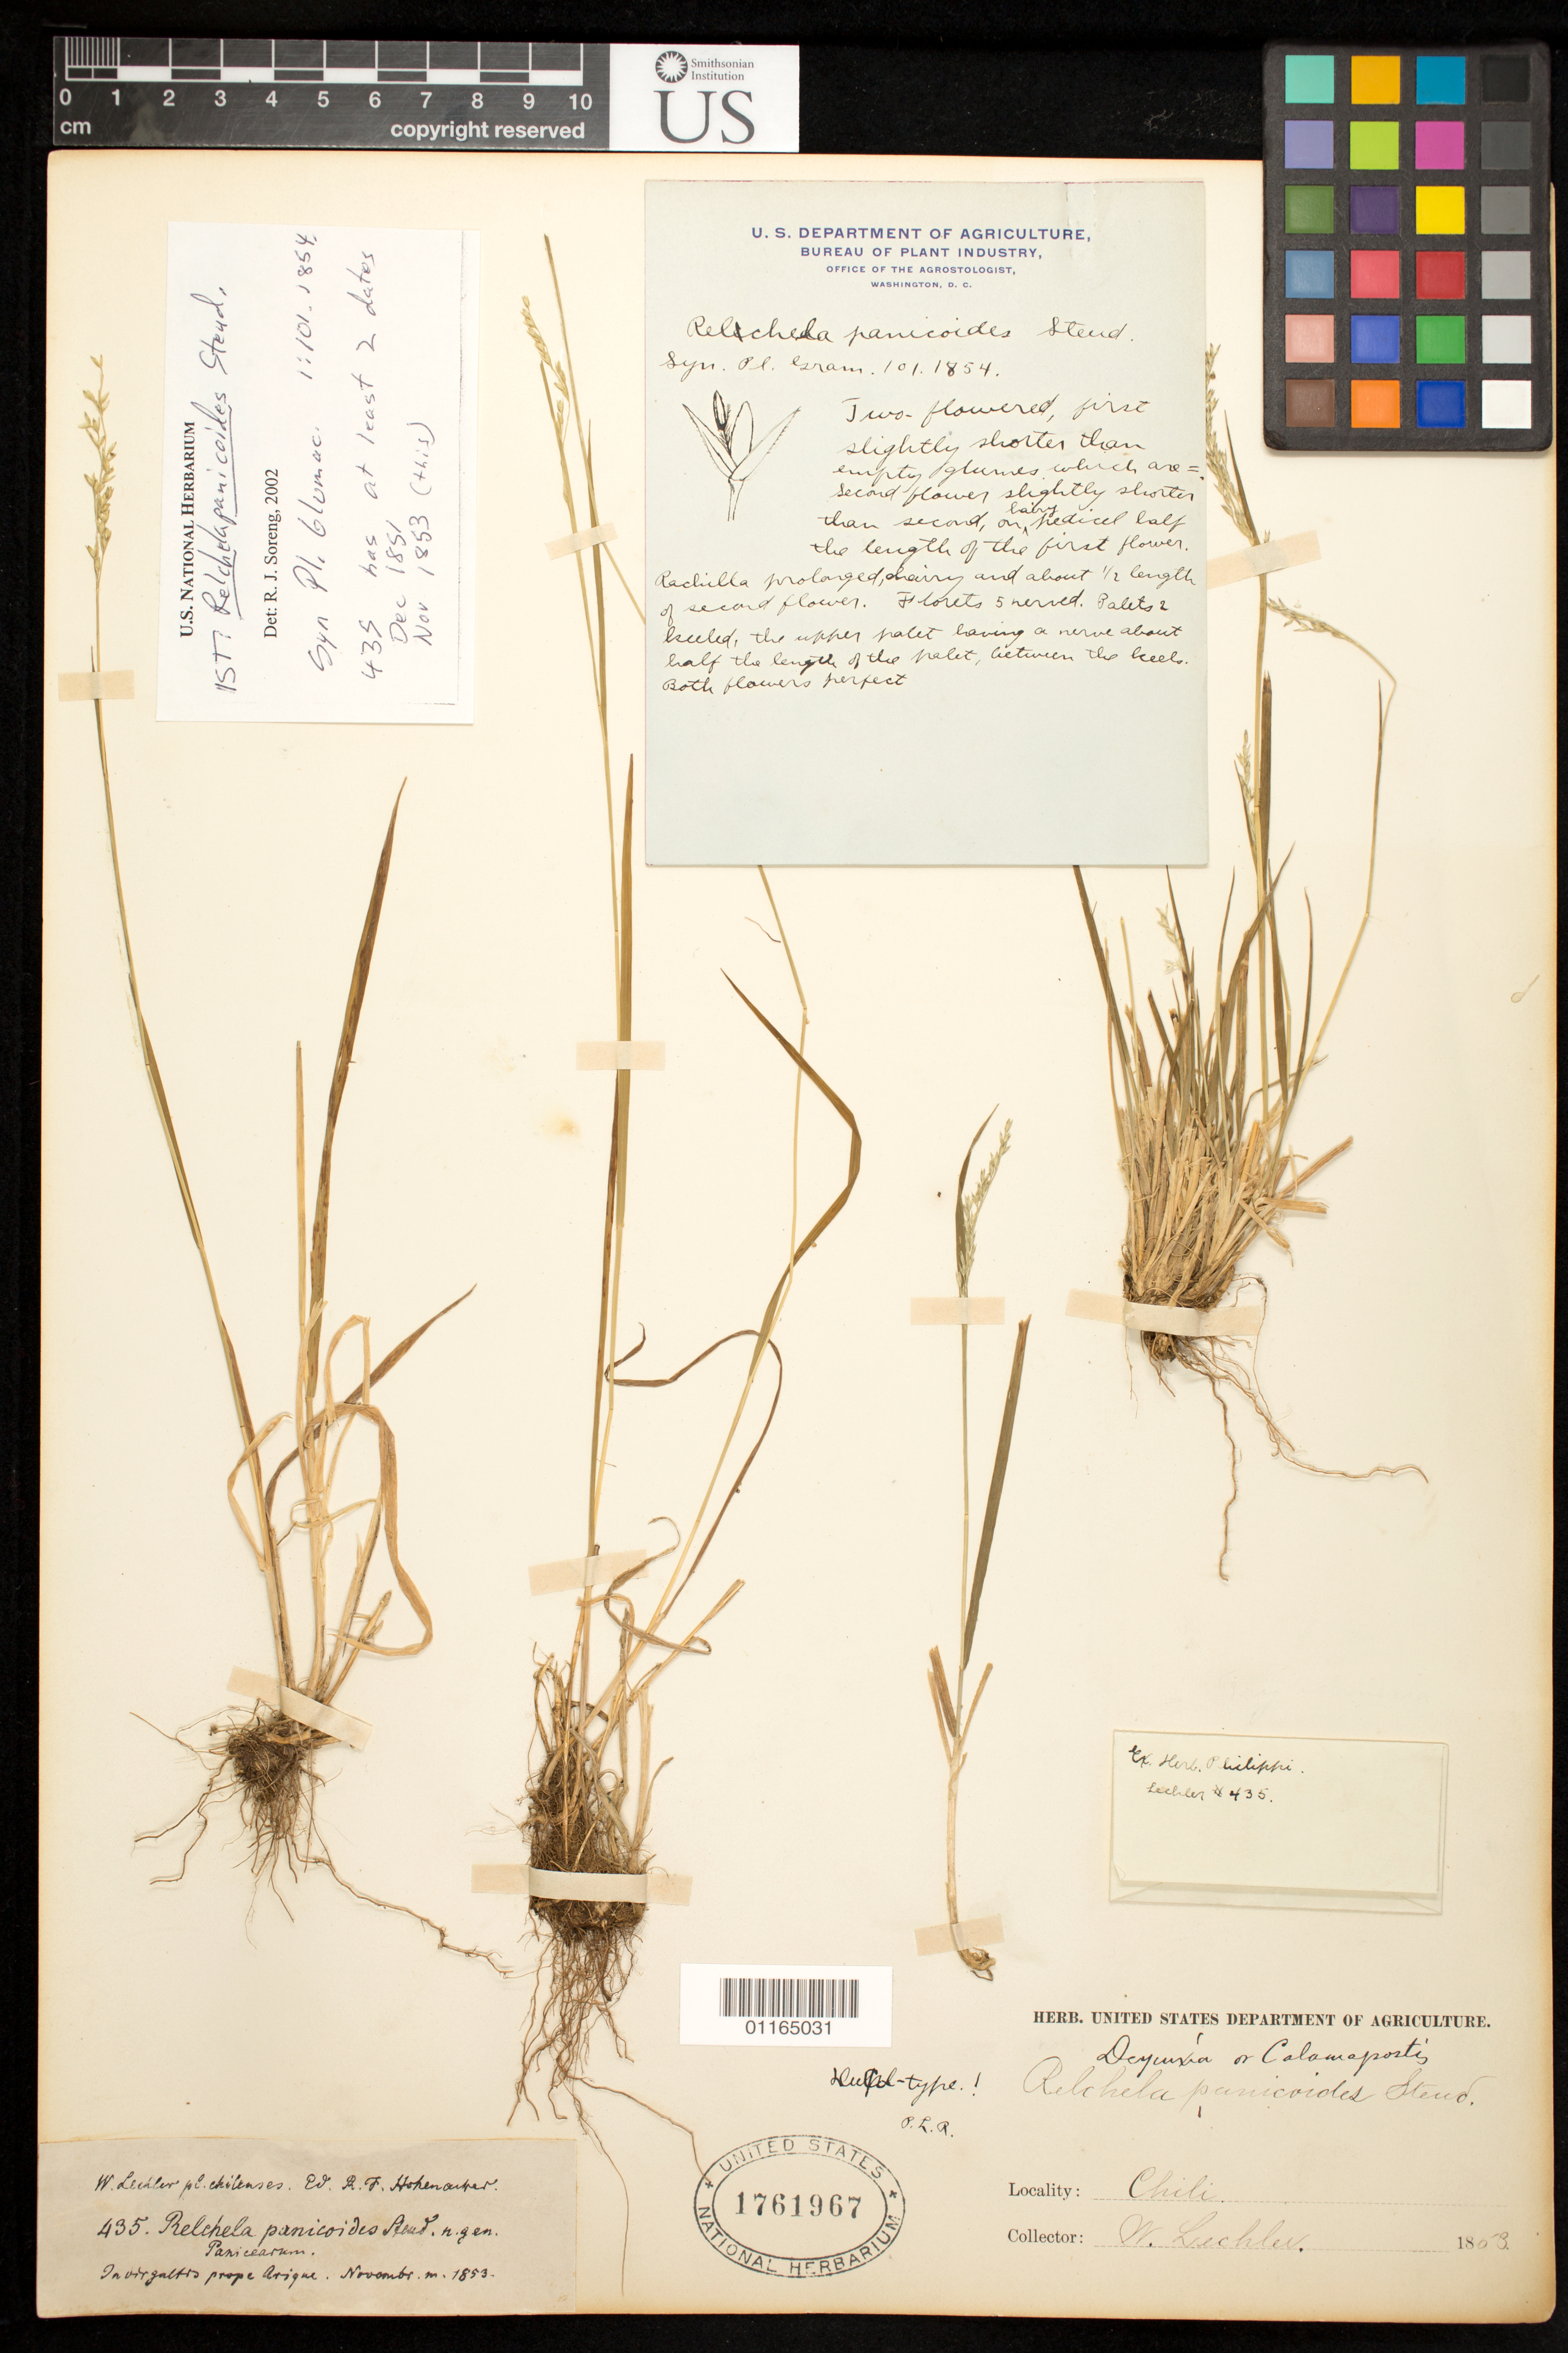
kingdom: Plantae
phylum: Tracheophyta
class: Liliopsida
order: Poales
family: Poaceae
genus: Relchela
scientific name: Relchela panicoides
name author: Steud.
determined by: Soreng, Robert J., Research Associate (BOT), Smithsonian Institution - National Museum of Natural History (UNITED STATES)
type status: Isosyntype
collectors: W. Lechler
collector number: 435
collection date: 1853-11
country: Chile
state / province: Los Ríos (XIV)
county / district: Valdivia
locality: In virgaltis prope Arique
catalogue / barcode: US 1761967